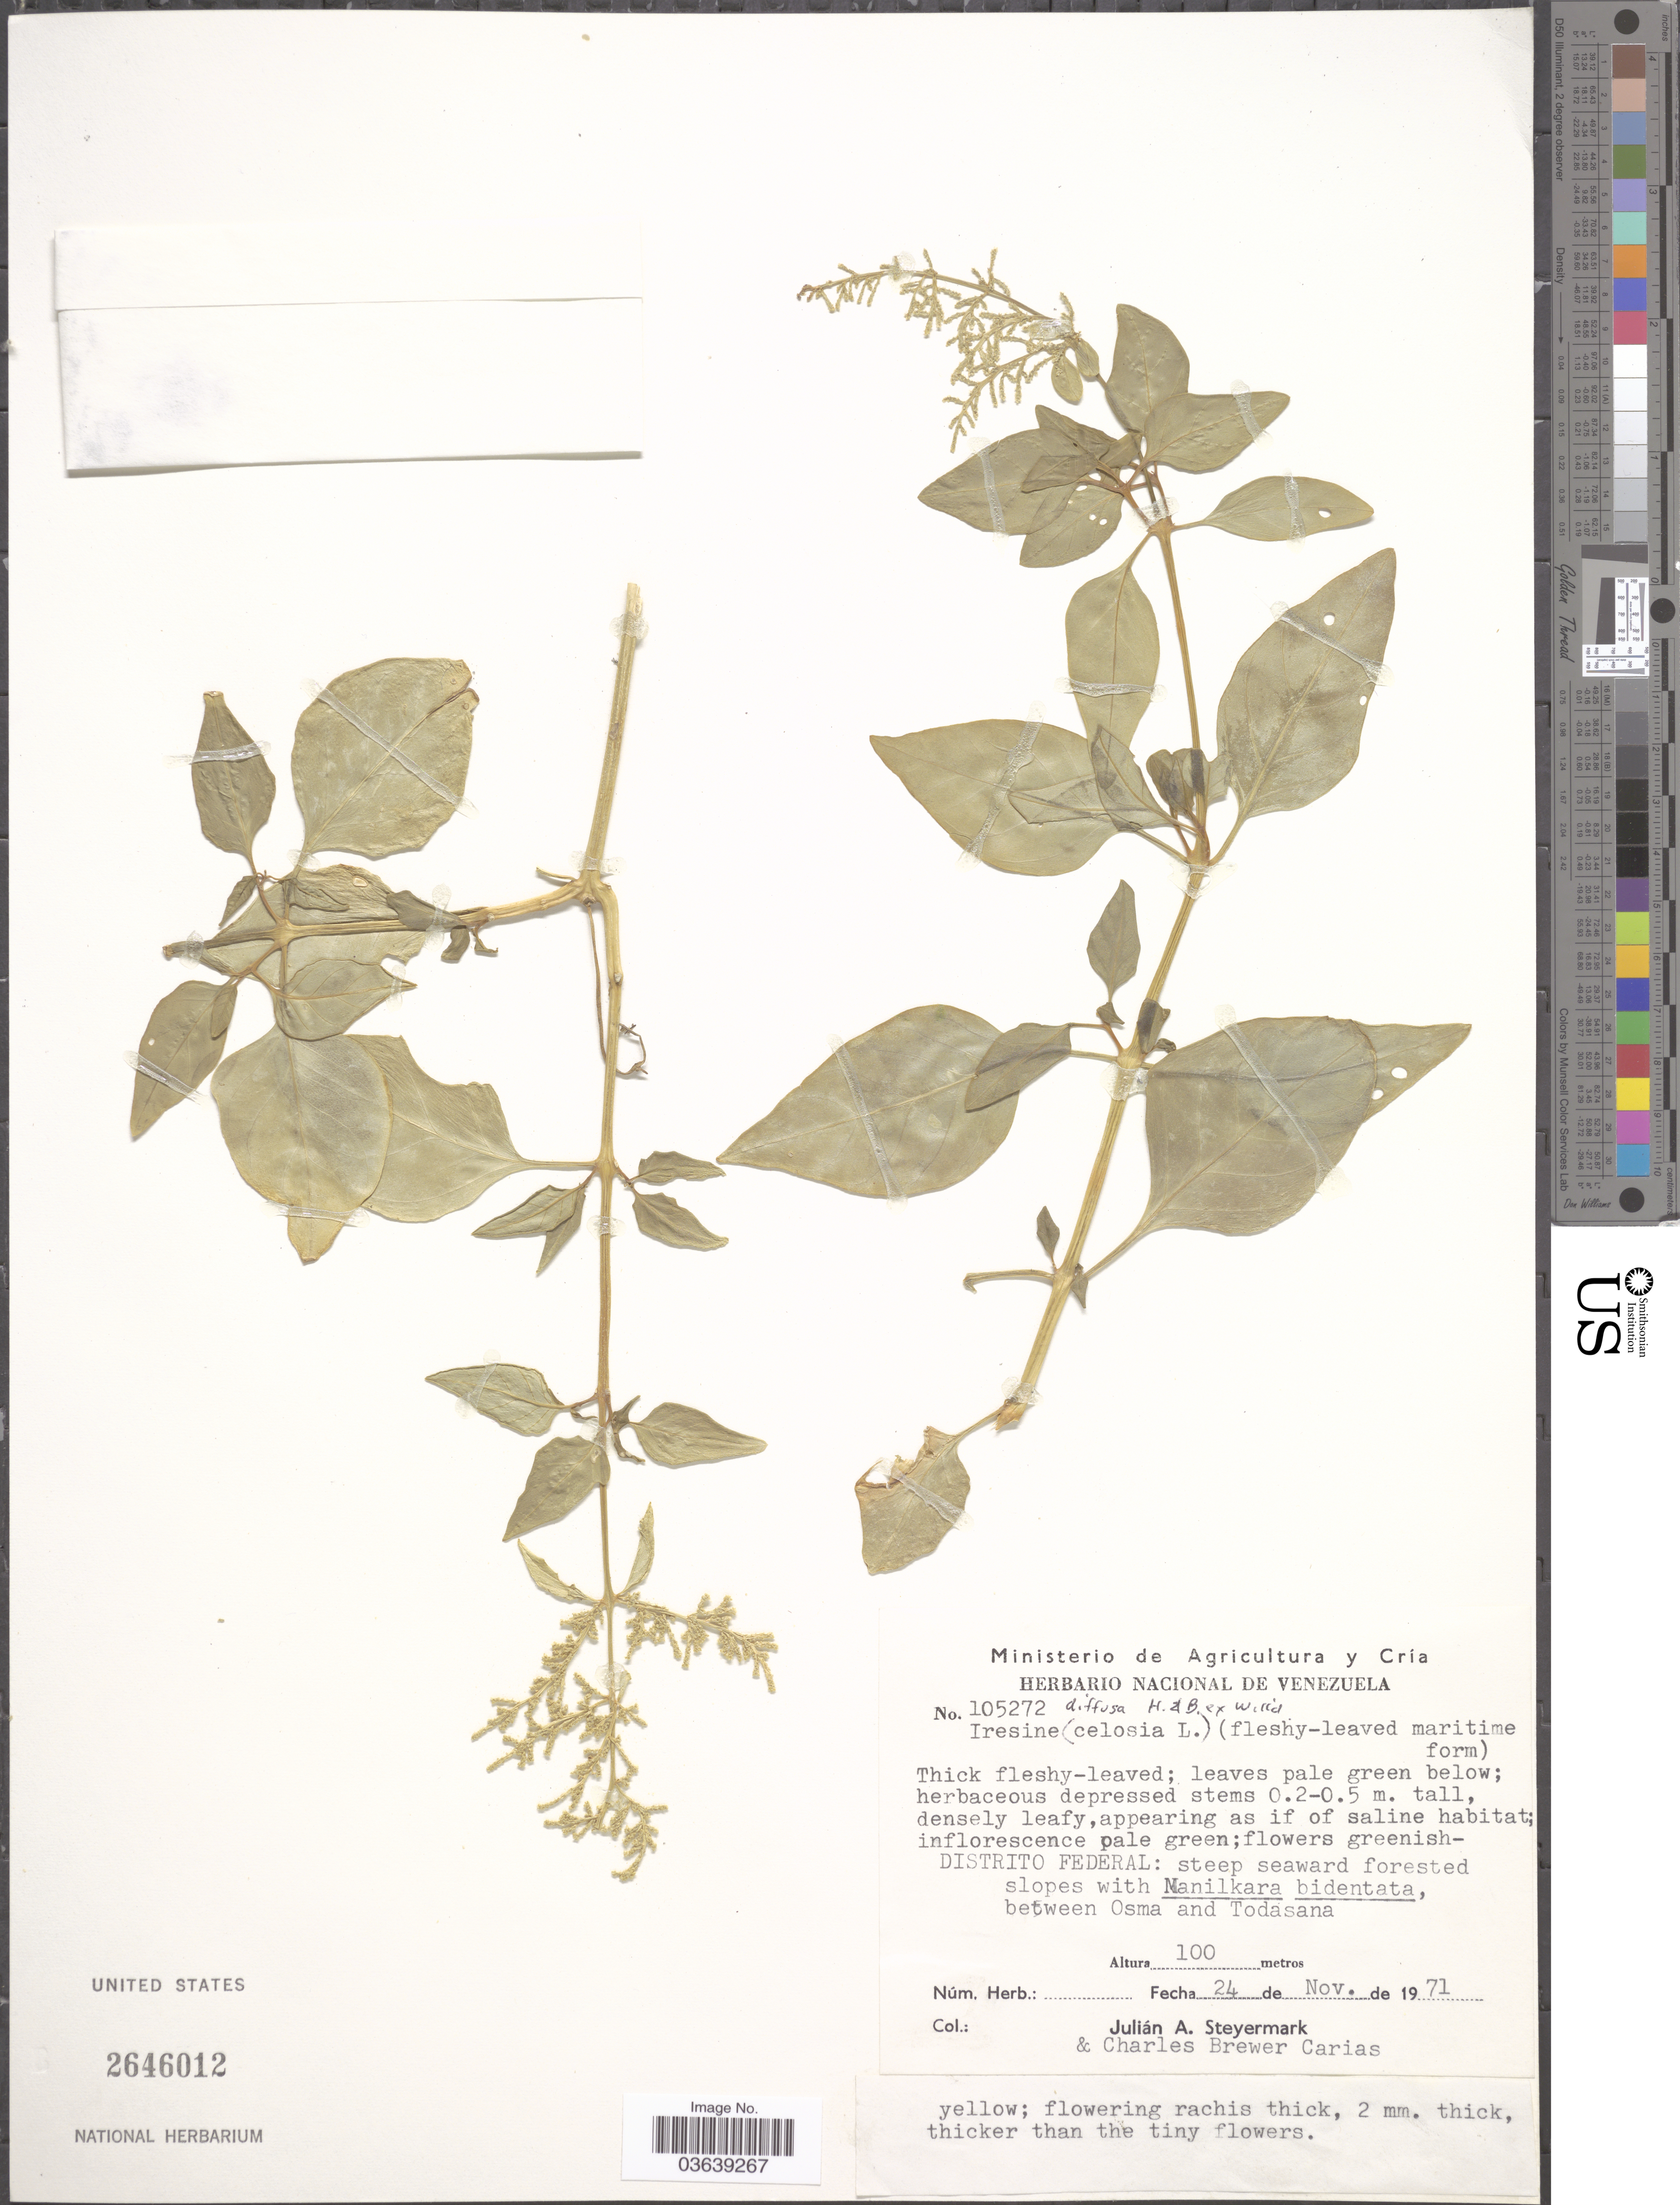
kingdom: Plantae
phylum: Tracheophyta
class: Magnoliopsida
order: Caryophyllales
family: Amaranthaceae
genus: Iresine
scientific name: Iresine celosia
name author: L.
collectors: J. Steyermark & C. Brewer-Carias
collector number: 105272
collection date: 1971-11-24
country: Venezuela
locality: Distrito Federal. Between Osma and Todasana.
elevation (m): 100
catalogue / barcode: US 2646012